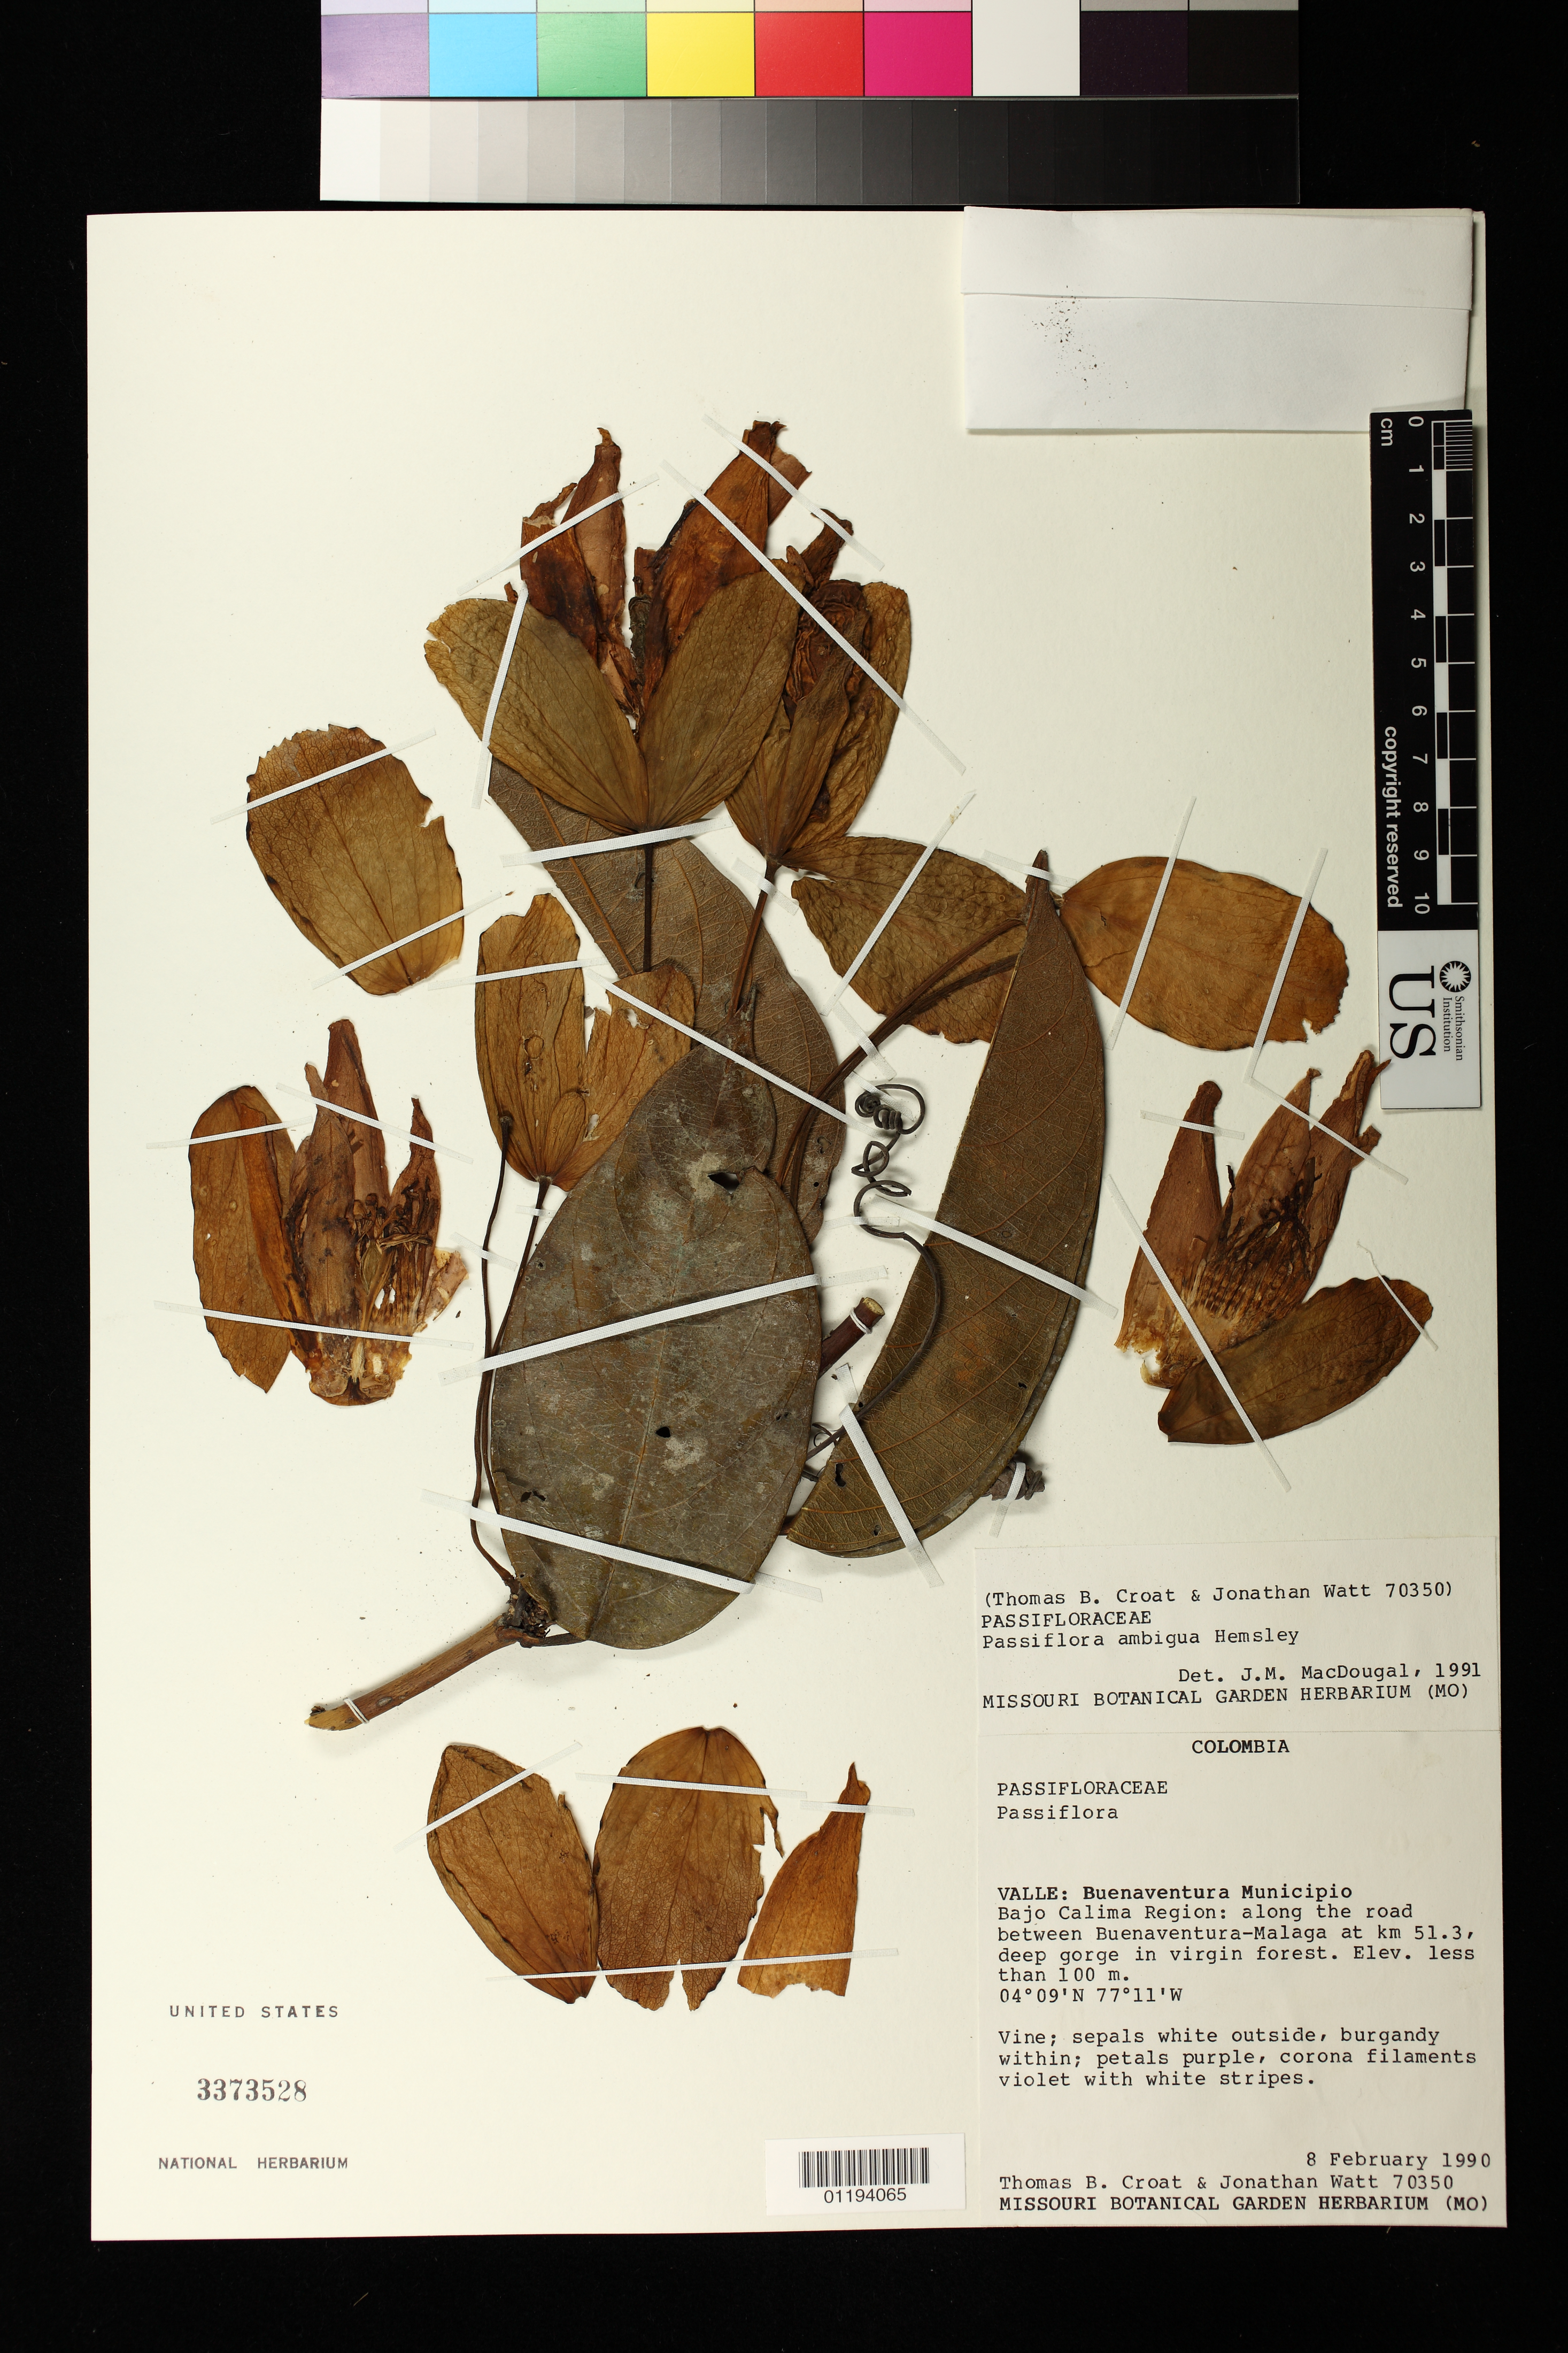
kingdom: Plantae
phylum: Tracheophyta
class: Magnoliopsida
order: Malpighiales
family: Passifloraceae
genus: Passiflora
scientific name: Passiflora ambigua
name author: Hemsl.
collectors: T. B. Croat & J. Watt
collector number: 70350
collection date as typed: Feb 8 1990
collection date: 1990-02-08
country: Colombia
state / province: Valle del Cauca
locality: Buenaventura Municipio, Bajo Calima Region: along the road between Buenaventura-Malaga at km 51.3, deep gorge in virgin forest.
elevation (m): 100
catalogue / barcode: US 3373528